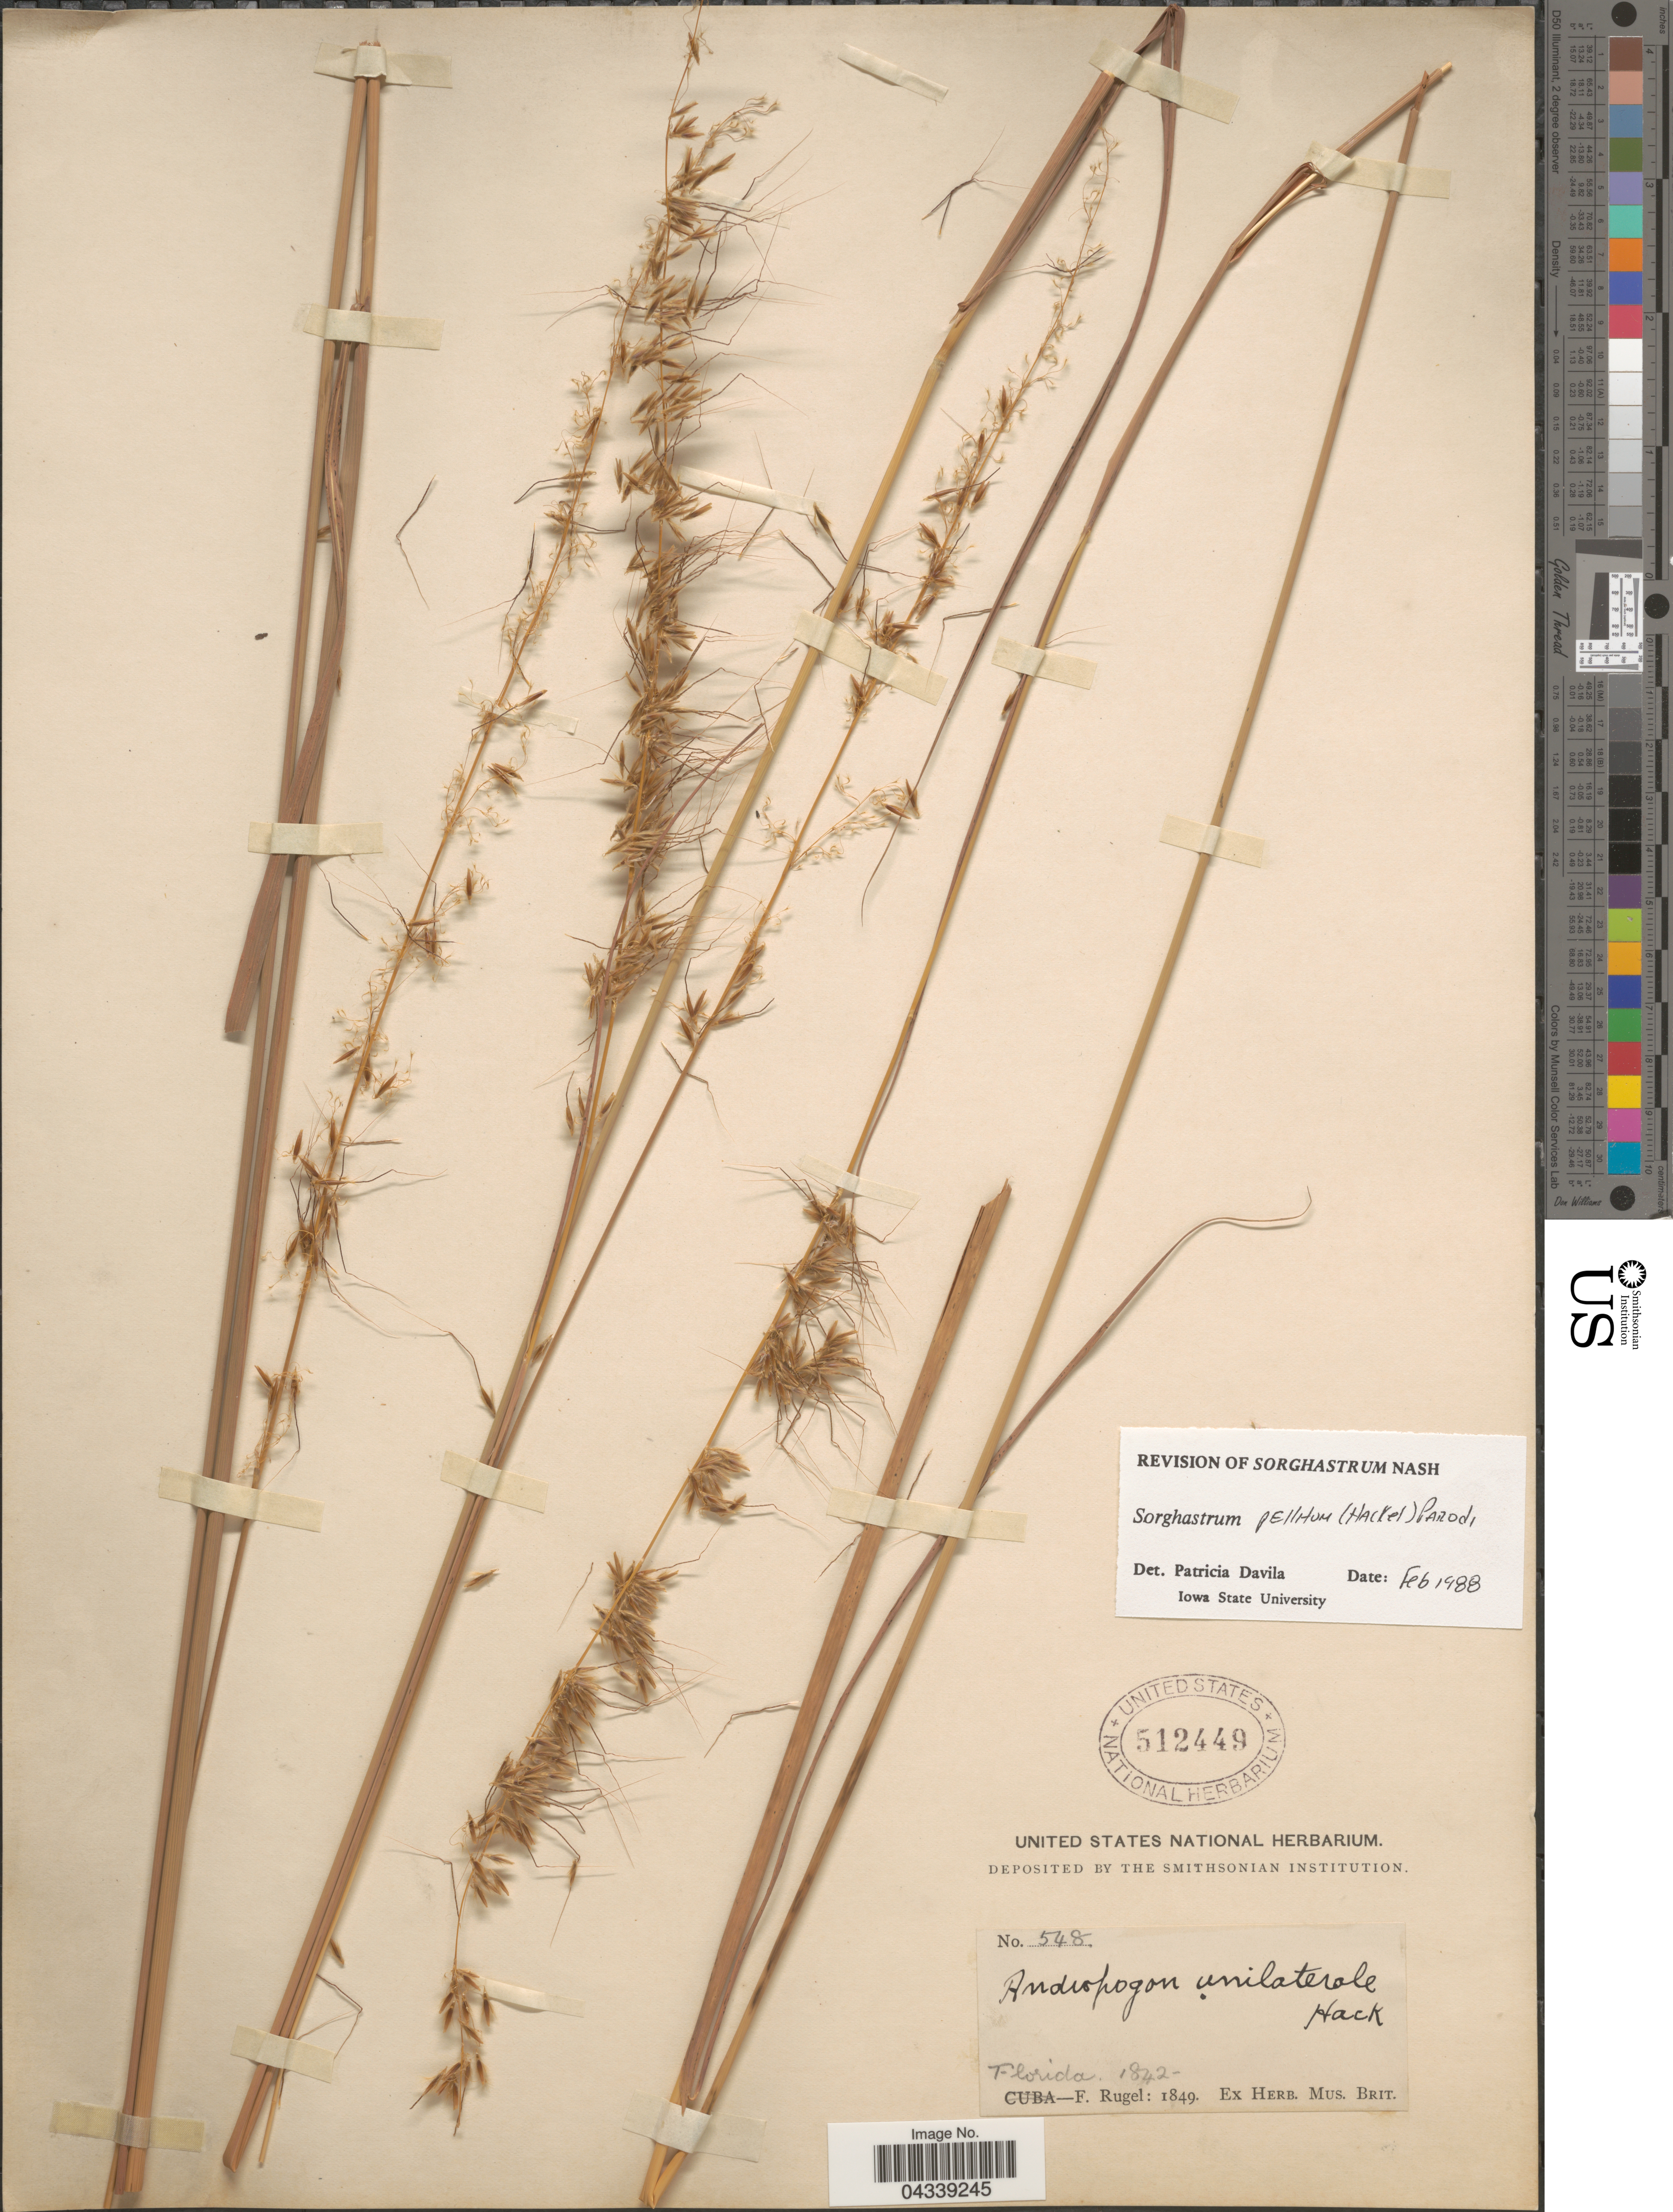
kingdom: Plantae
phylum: Tracheophyta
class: Liliopsida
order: Poales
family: Poaceae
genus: Sorghastrum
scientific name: Sorghastrum pellitum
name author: (Hack.) Parodi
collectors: F. Rugel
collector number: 548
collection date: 1842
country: United States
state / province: Florida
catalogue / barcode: US 512449